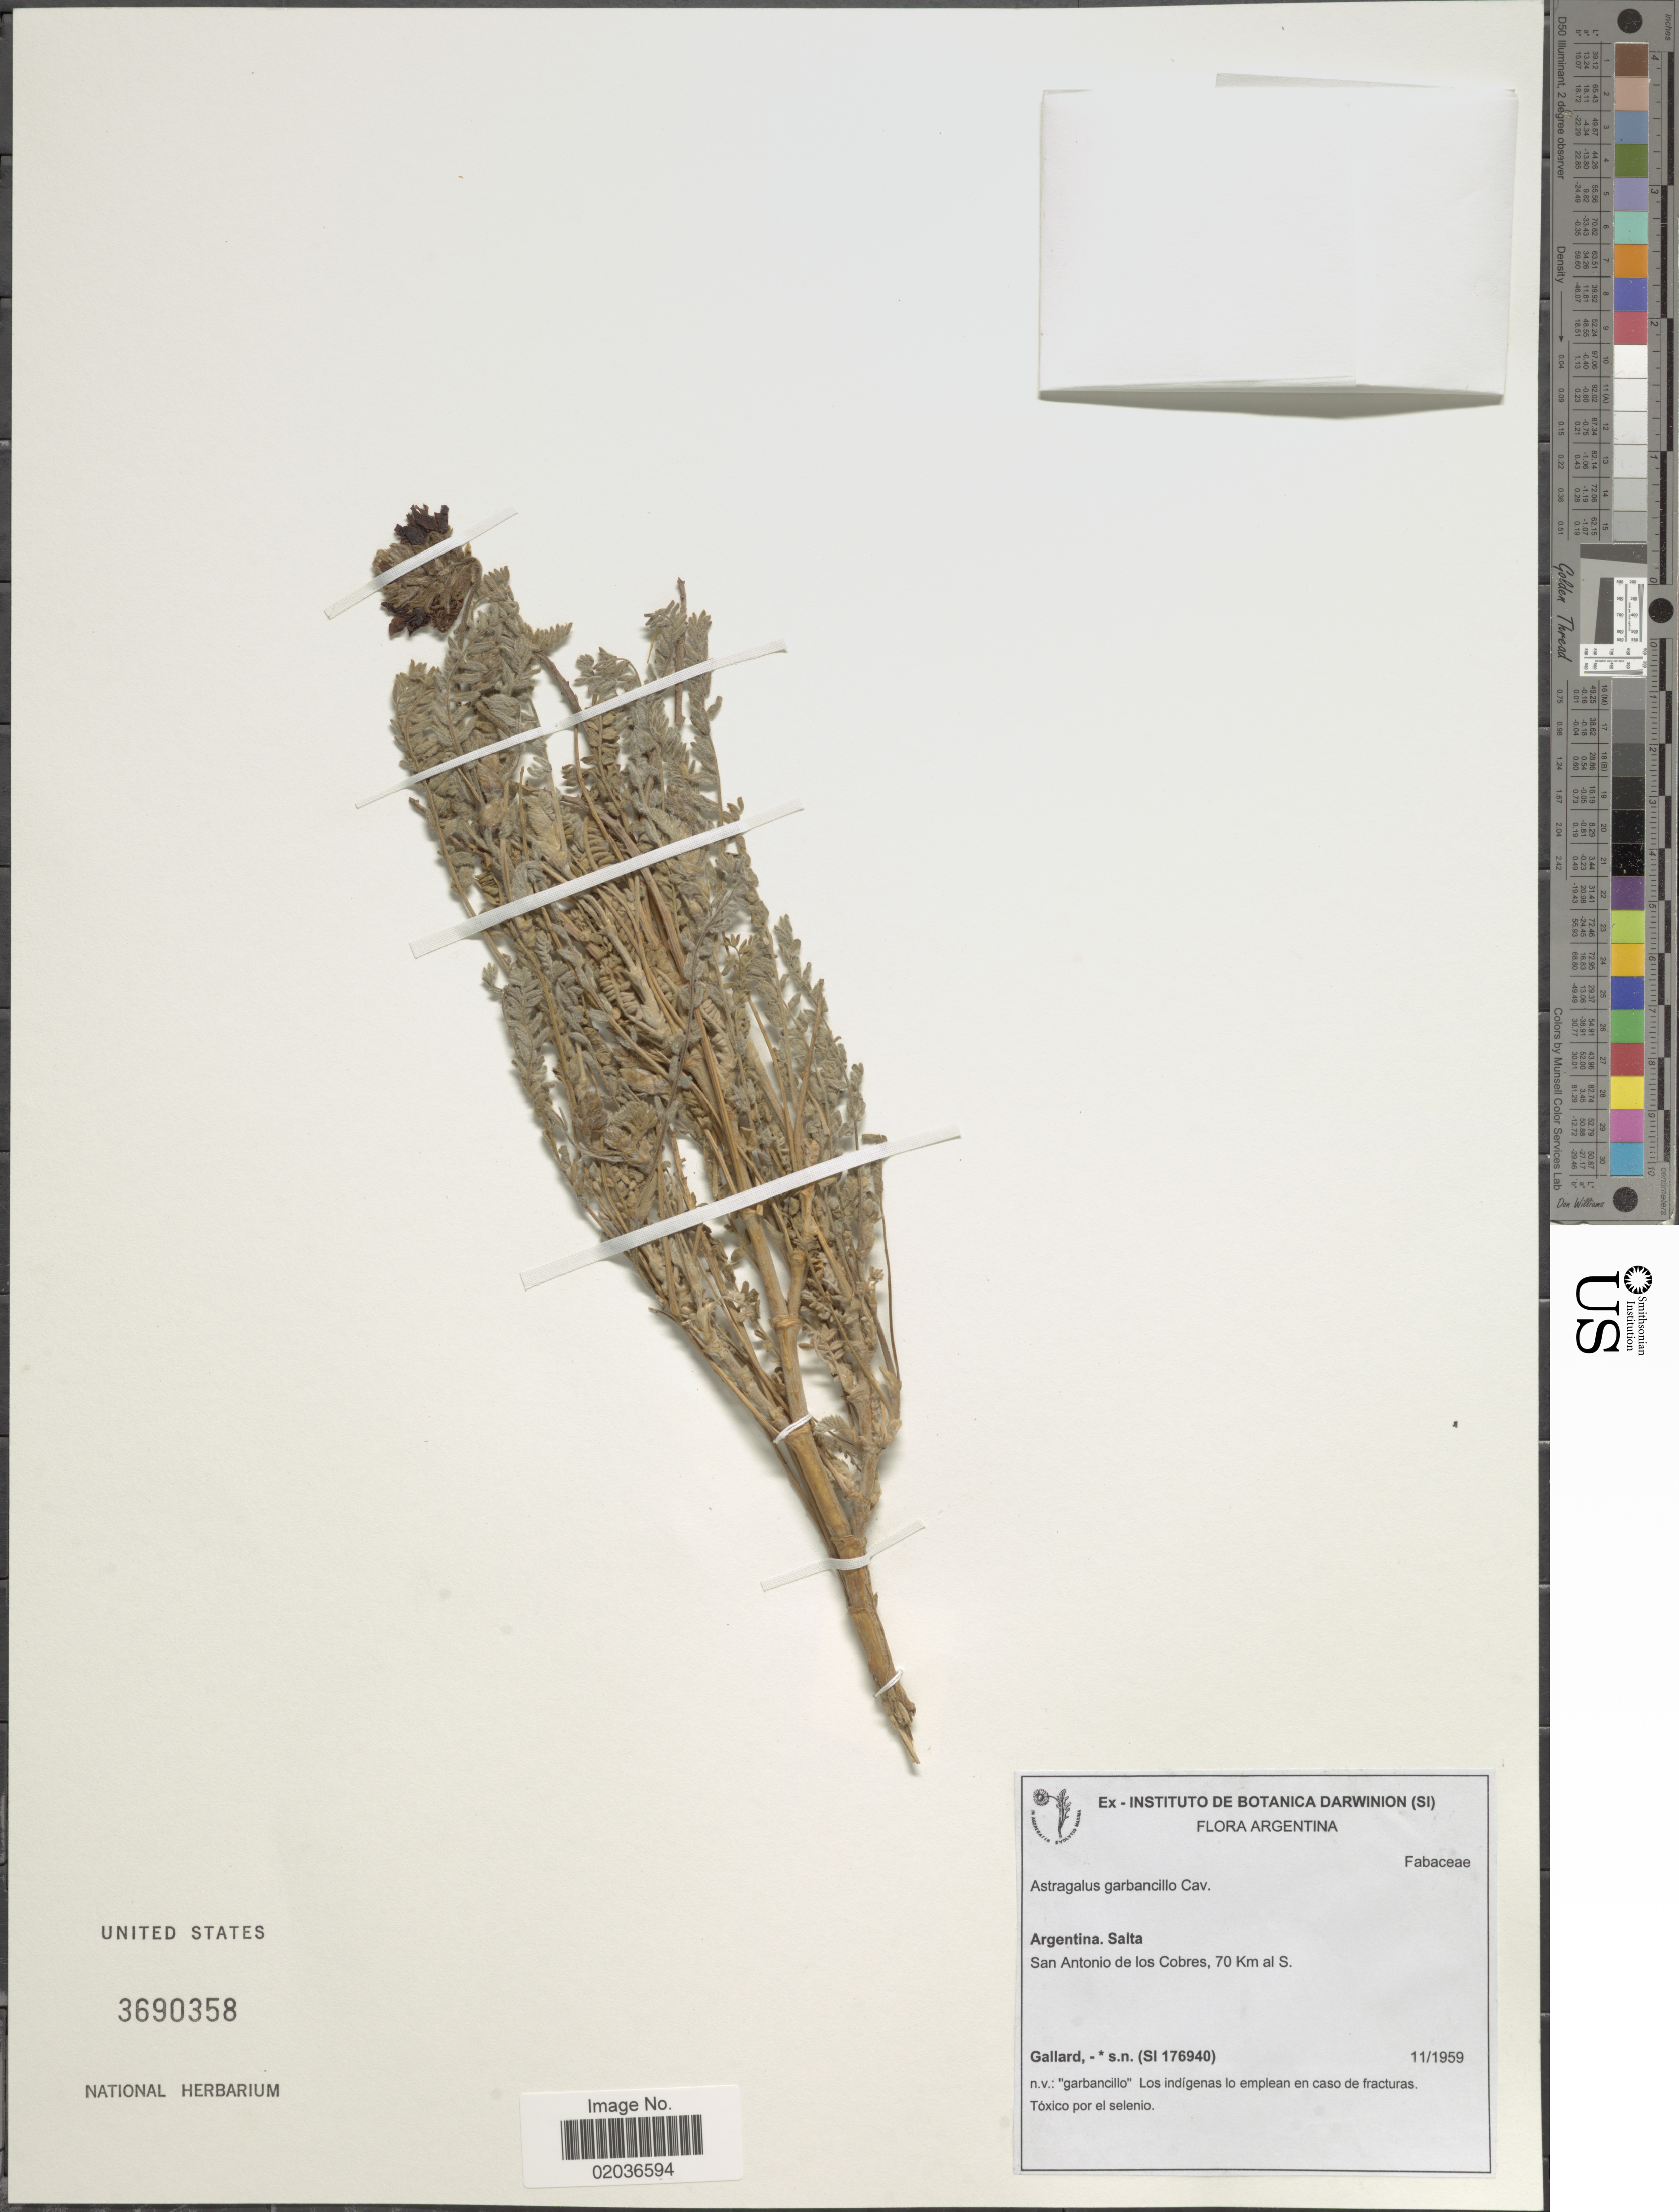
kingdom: Plantae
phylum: Tracheophyta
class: Magnoliopsida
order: Fabales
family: Fabaceae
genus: Astragalus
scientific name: Astragalus garbancillo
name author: Cav.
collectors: Gallard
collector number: SI 176940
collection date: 1959-11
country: Argentina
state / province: Salta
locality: San Antonio de los Cobres, 70 Km al S.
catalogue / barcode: US 3690358